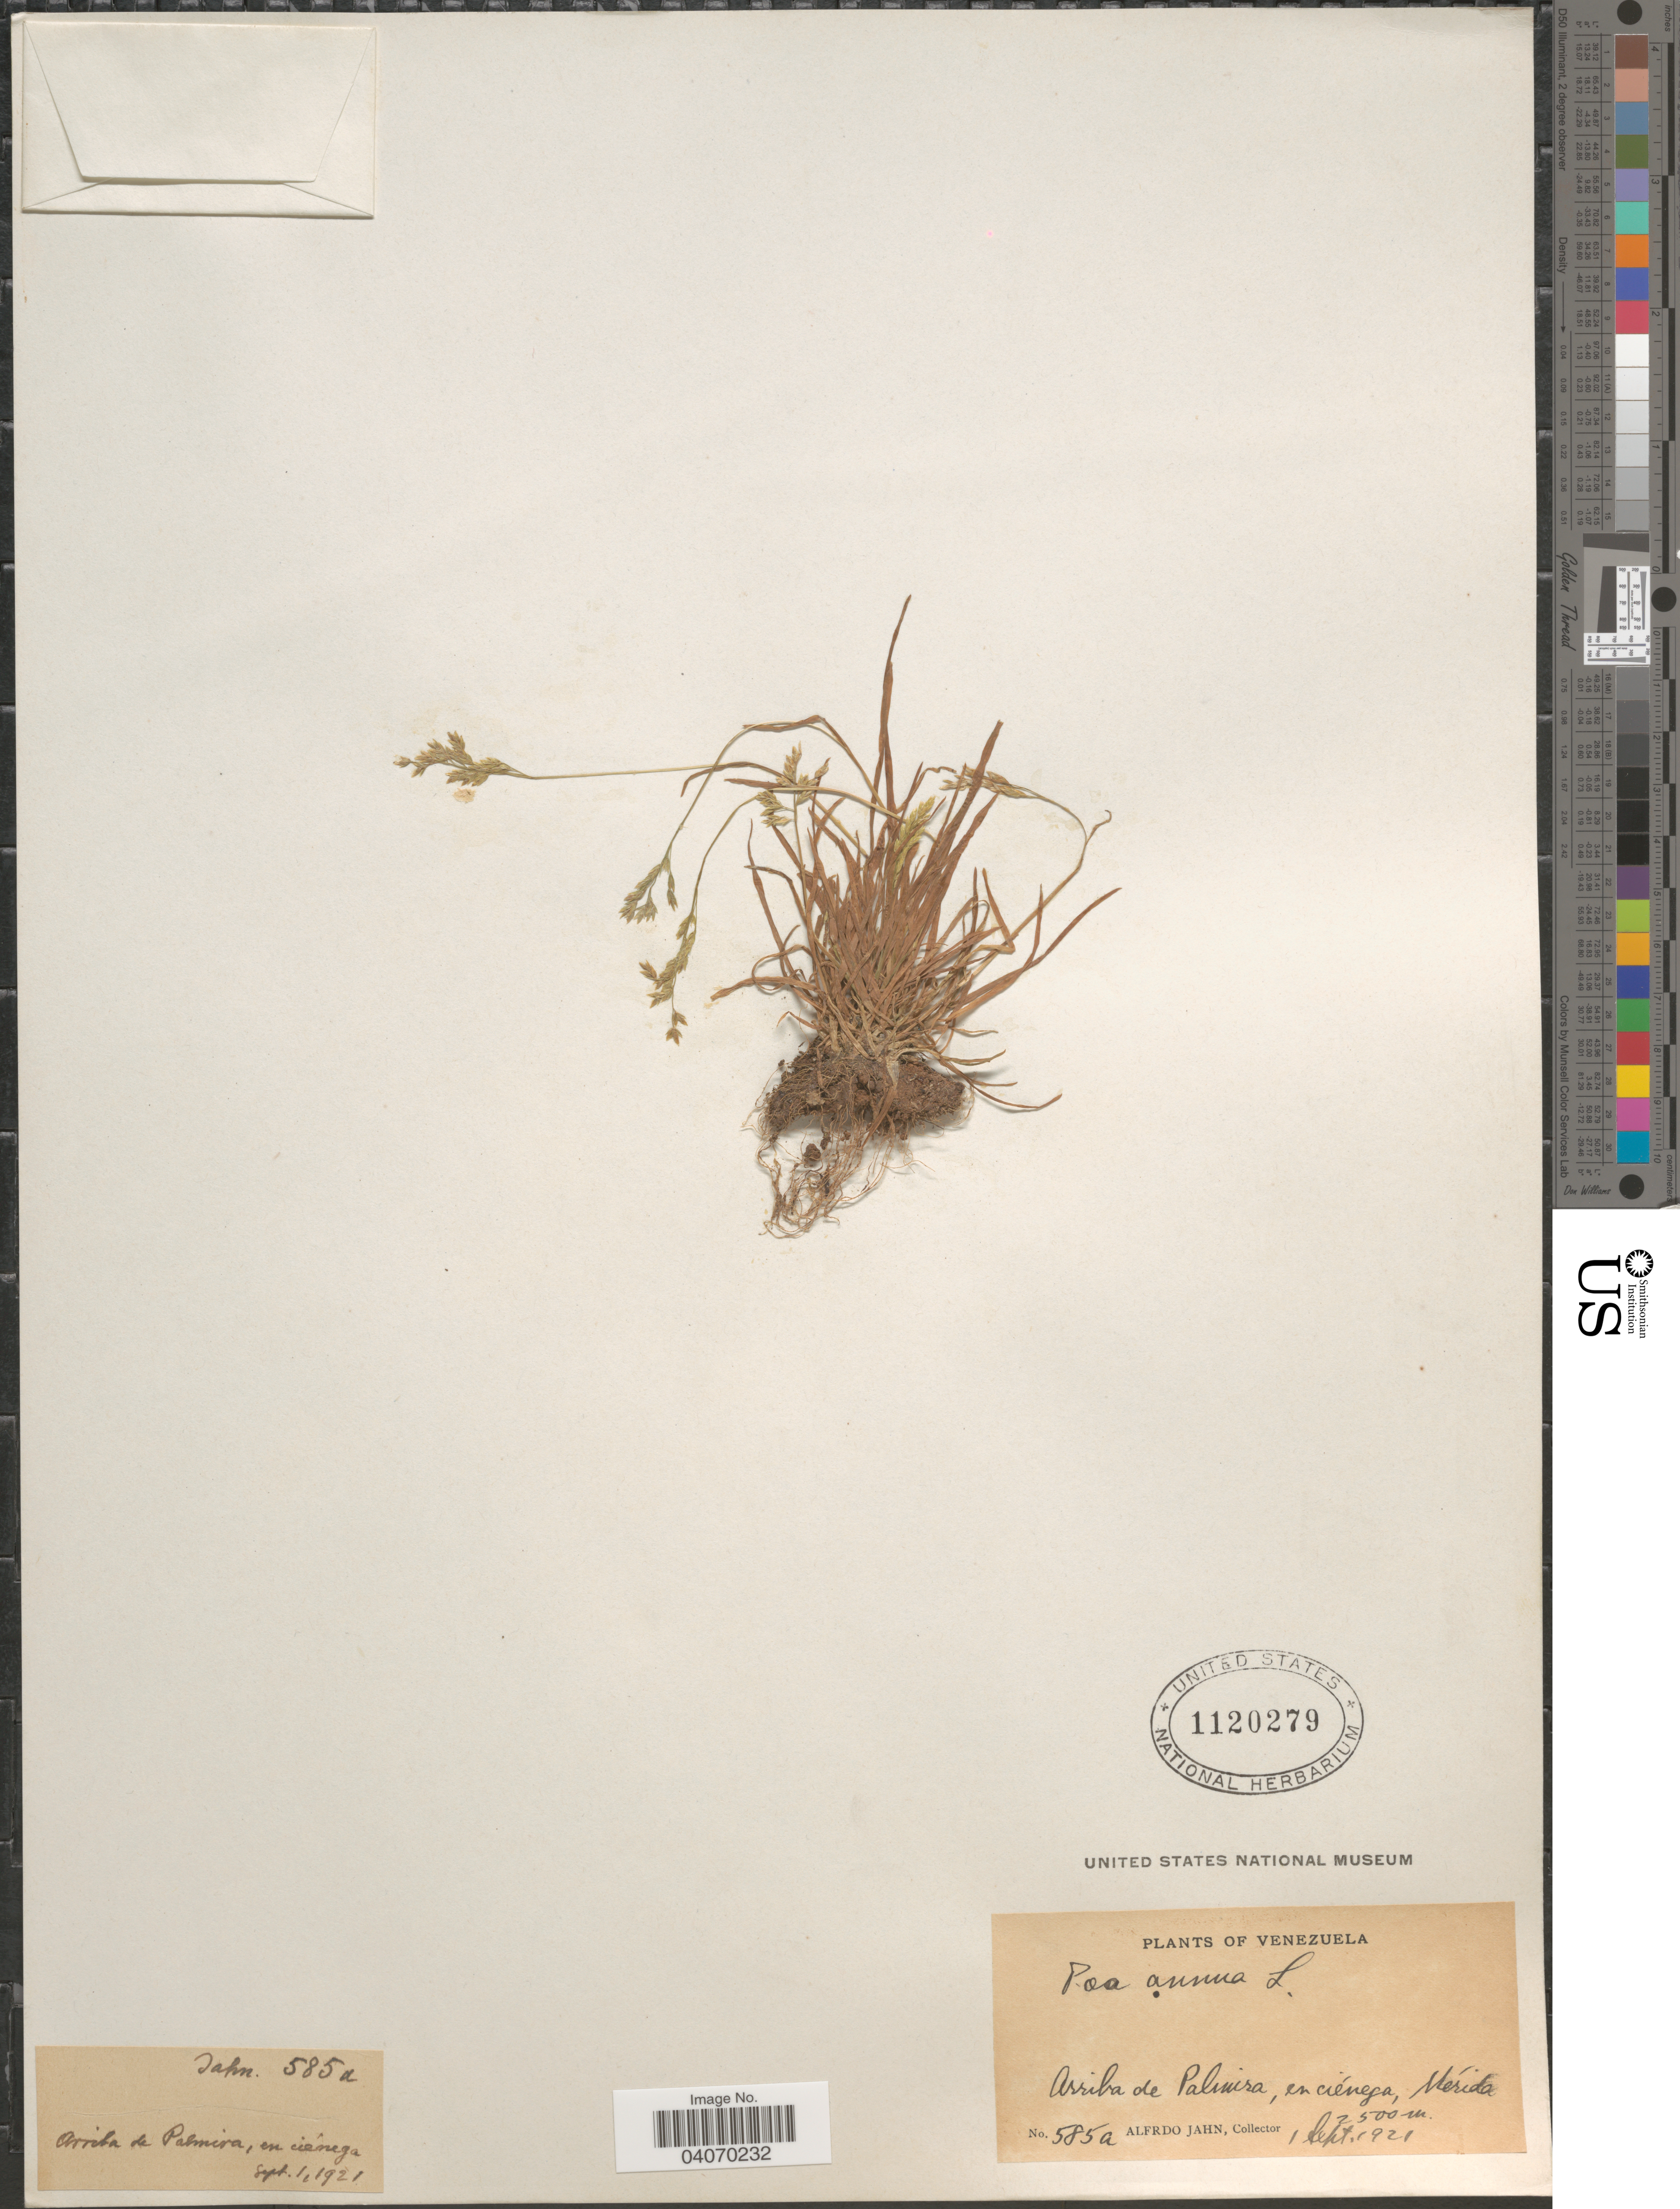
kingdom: Plantae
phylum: Tracheophyta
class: Liliopsida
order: Poales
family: Poaceae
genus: Poa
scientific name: Poa annua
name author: L.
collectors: A. Jahn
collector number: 585a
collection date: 1921-09-01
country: Venezuela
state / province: Merida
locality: Arriba de Palmira, en ciénega.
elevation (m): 2500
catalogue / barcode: US 1120279